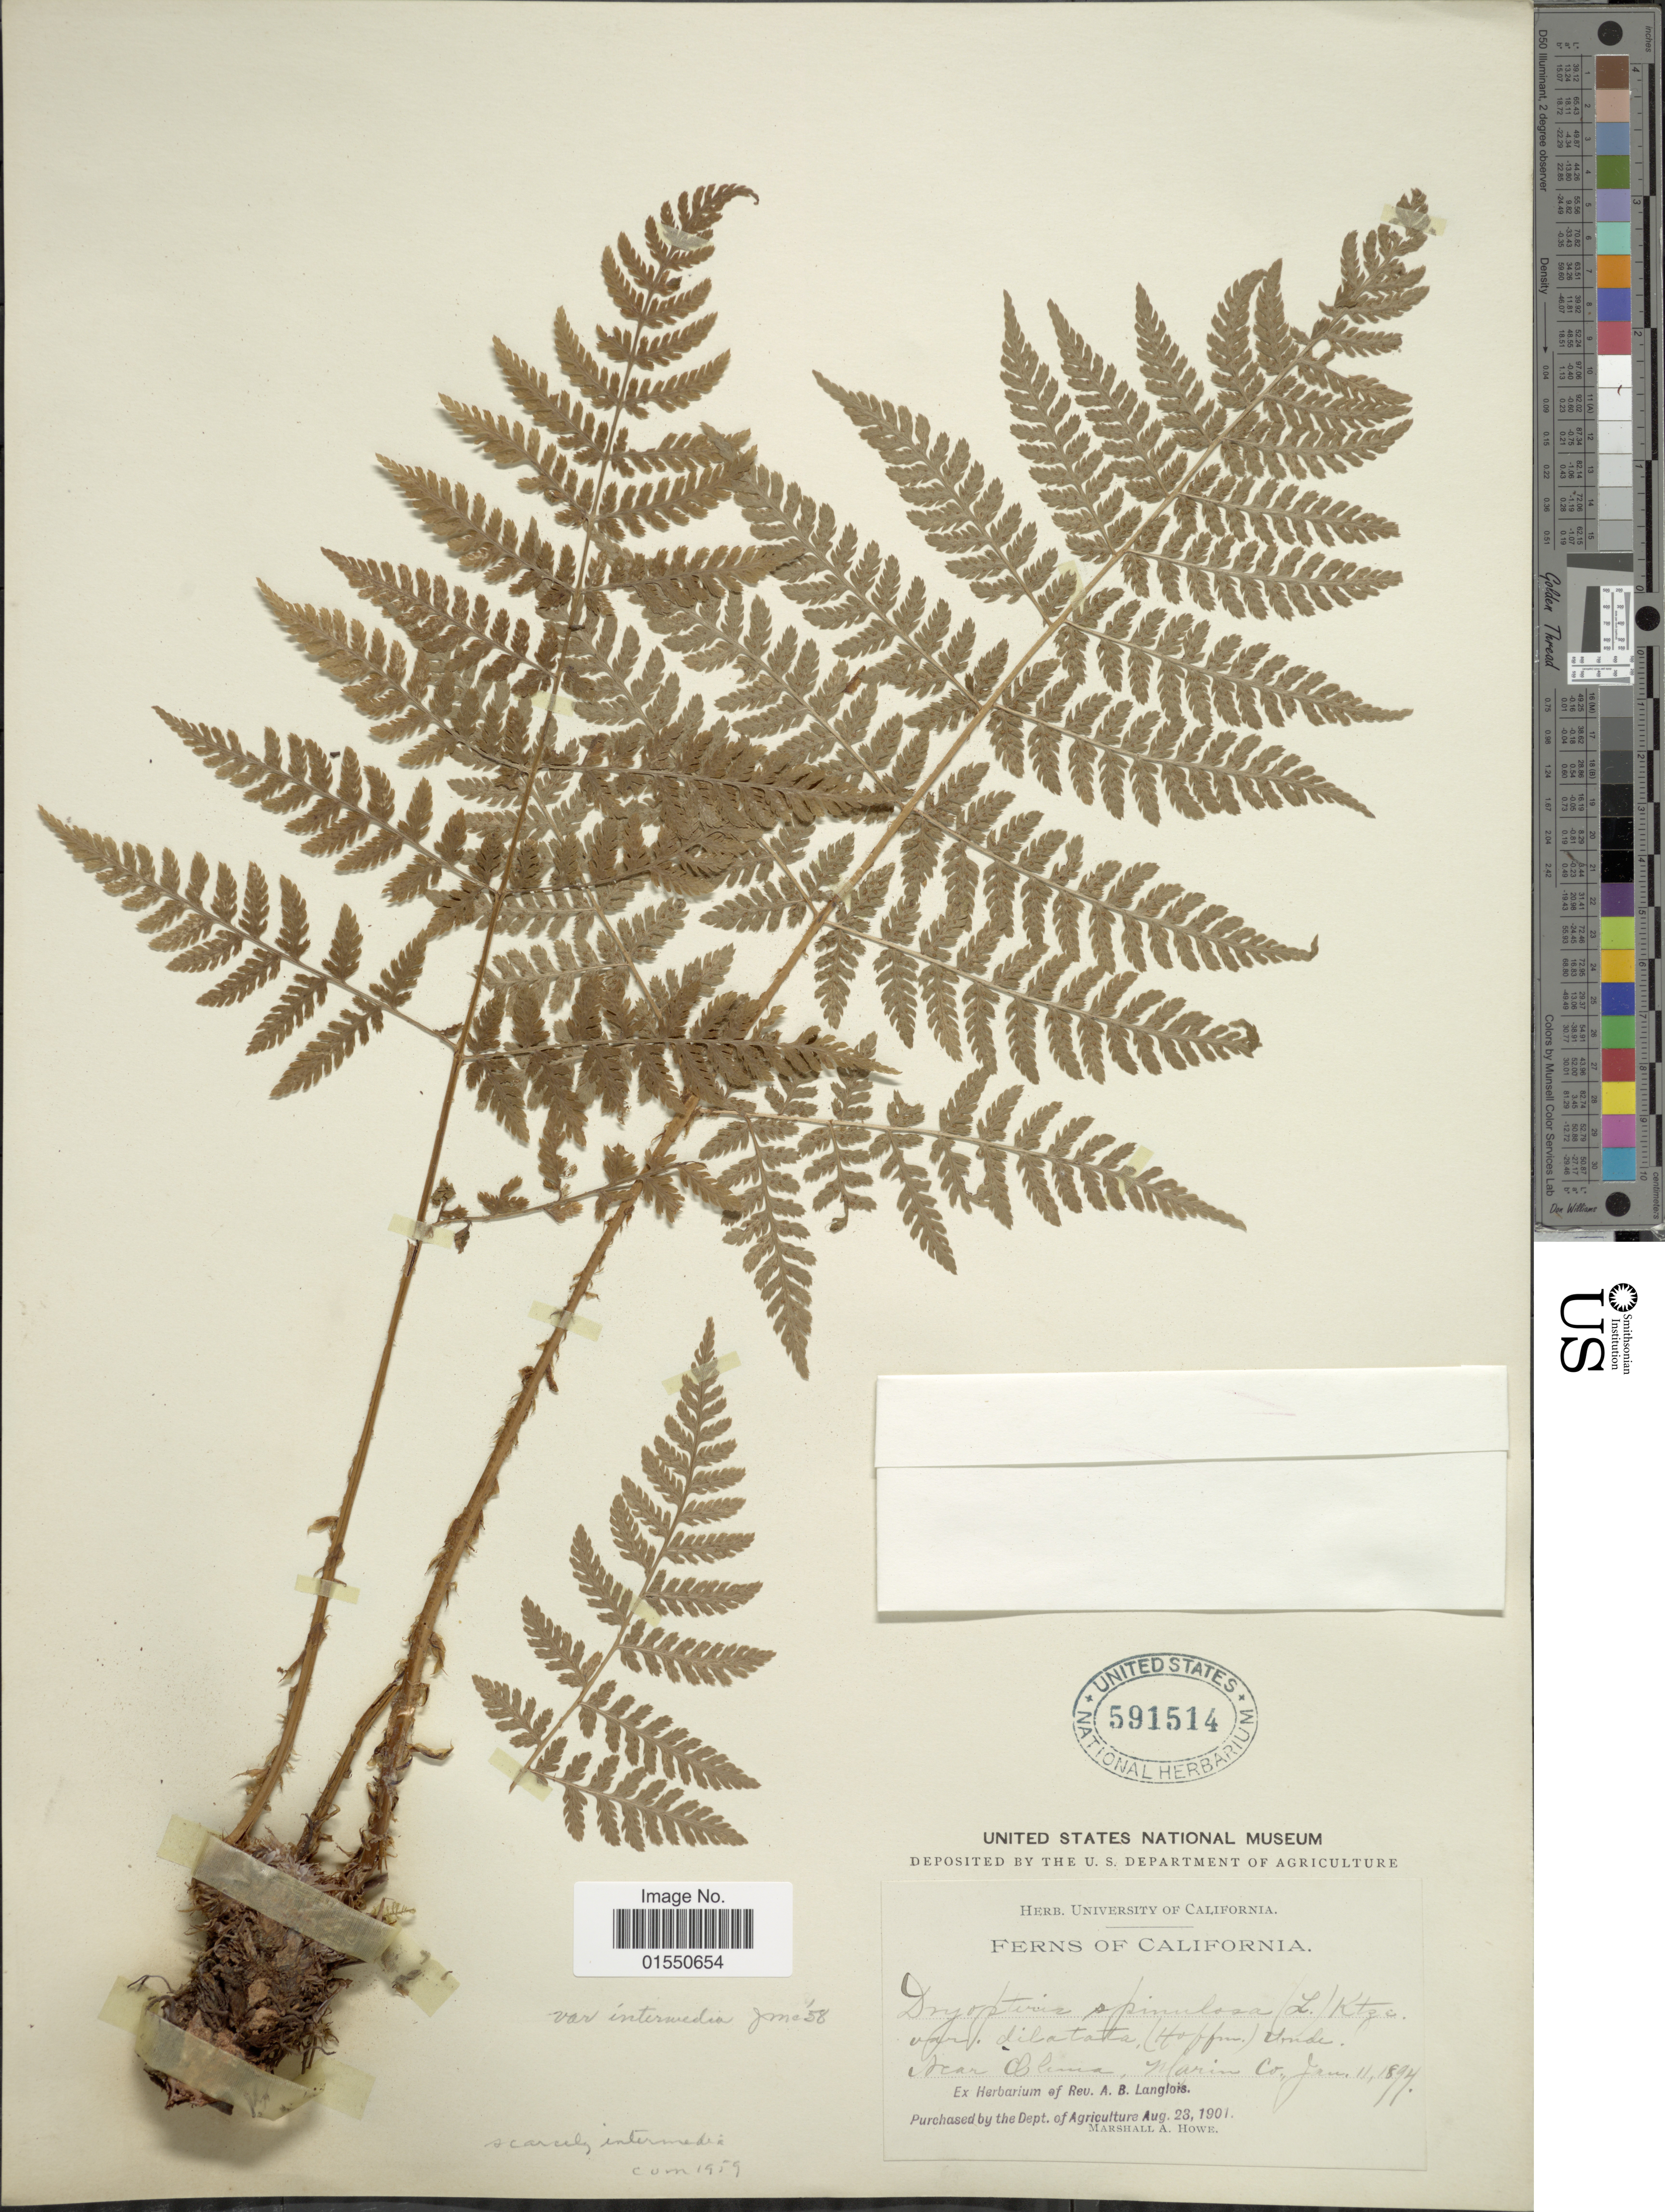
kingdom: Plantae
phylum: Tracheophyta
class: Polypodiopsida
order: Polypodiales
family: Dryopteridaceae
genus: Dryopteris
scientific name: Dryopteris expansa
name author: (C. Presl) Fraser-Jenk. & Jermy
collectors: M. A. Howe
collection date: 1894-01-11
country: United States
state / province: California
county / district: Marin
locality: Near Clima, Marin Co.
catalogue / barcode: US 591514